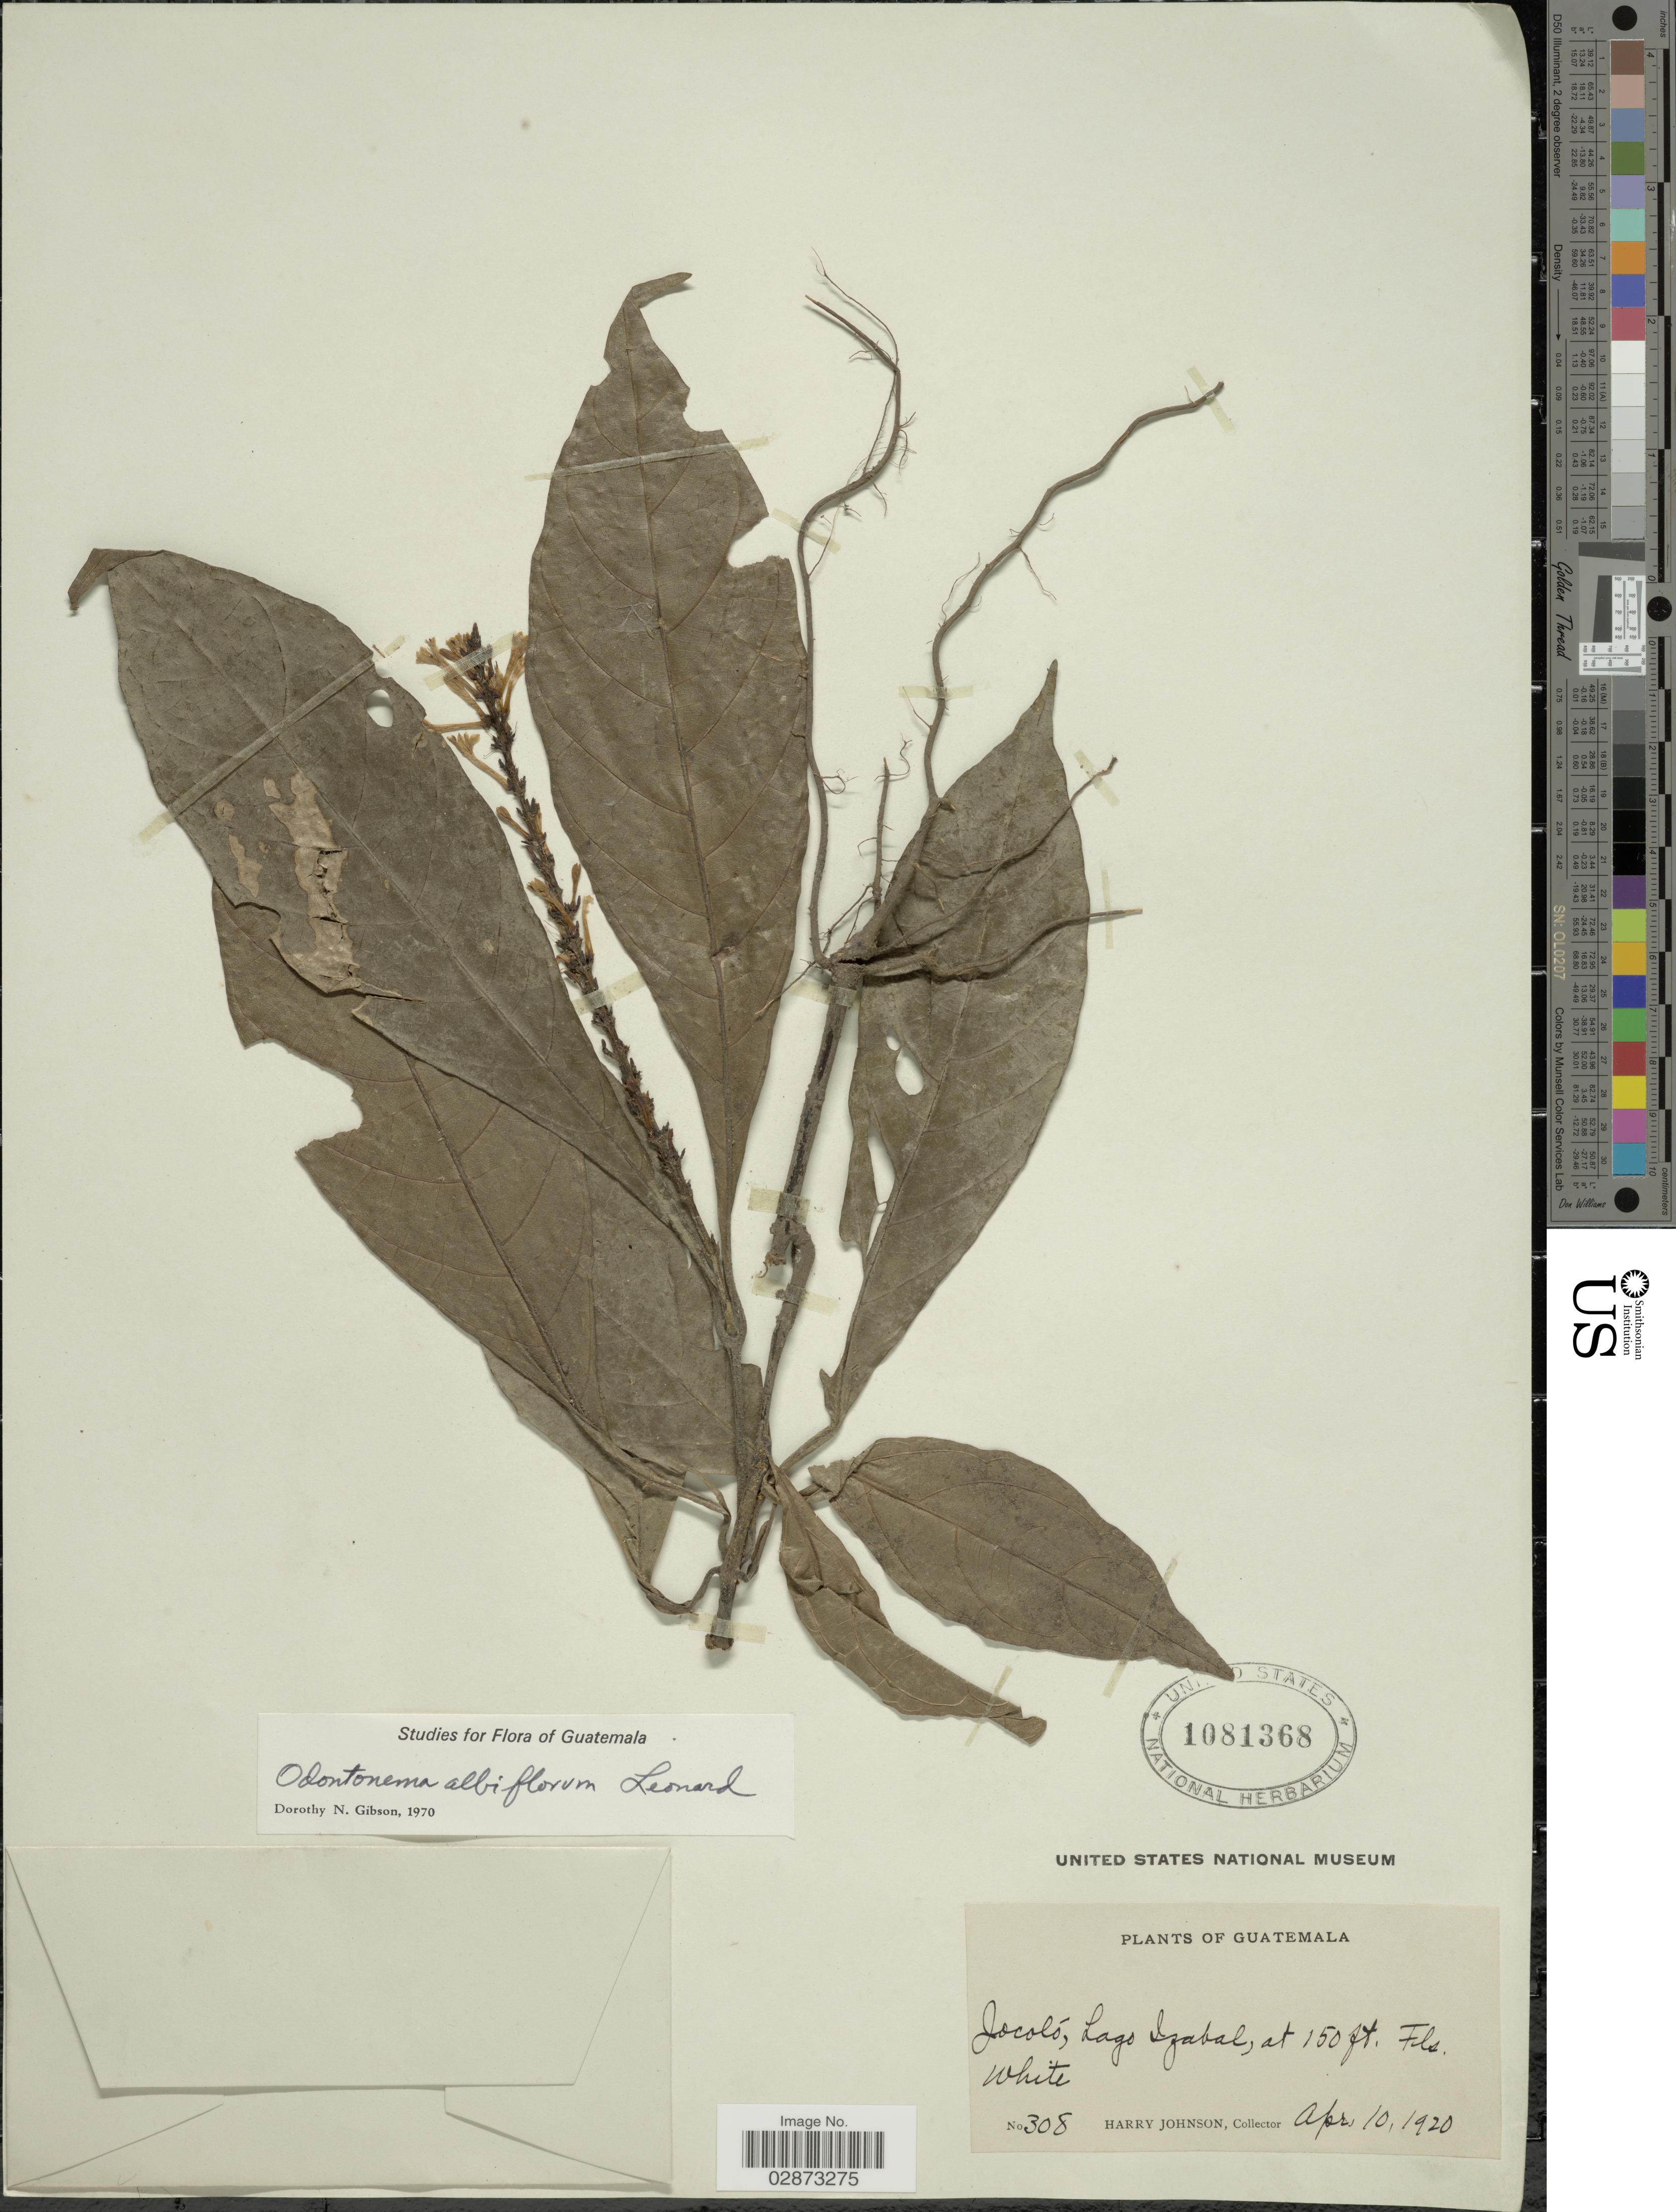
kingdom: Plantae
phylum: Tracheophyta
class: Magnoliopsida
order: Lamiales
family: Acanthaceae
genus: Odontonema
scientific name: Odontonema albiflorum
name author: Leonard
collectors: H. Johnson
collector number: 308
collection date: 1920-04-10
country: Guatemala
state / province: Izabal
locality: Jocoló, Lago Izabal.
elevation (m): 46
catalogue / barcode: US 1081368